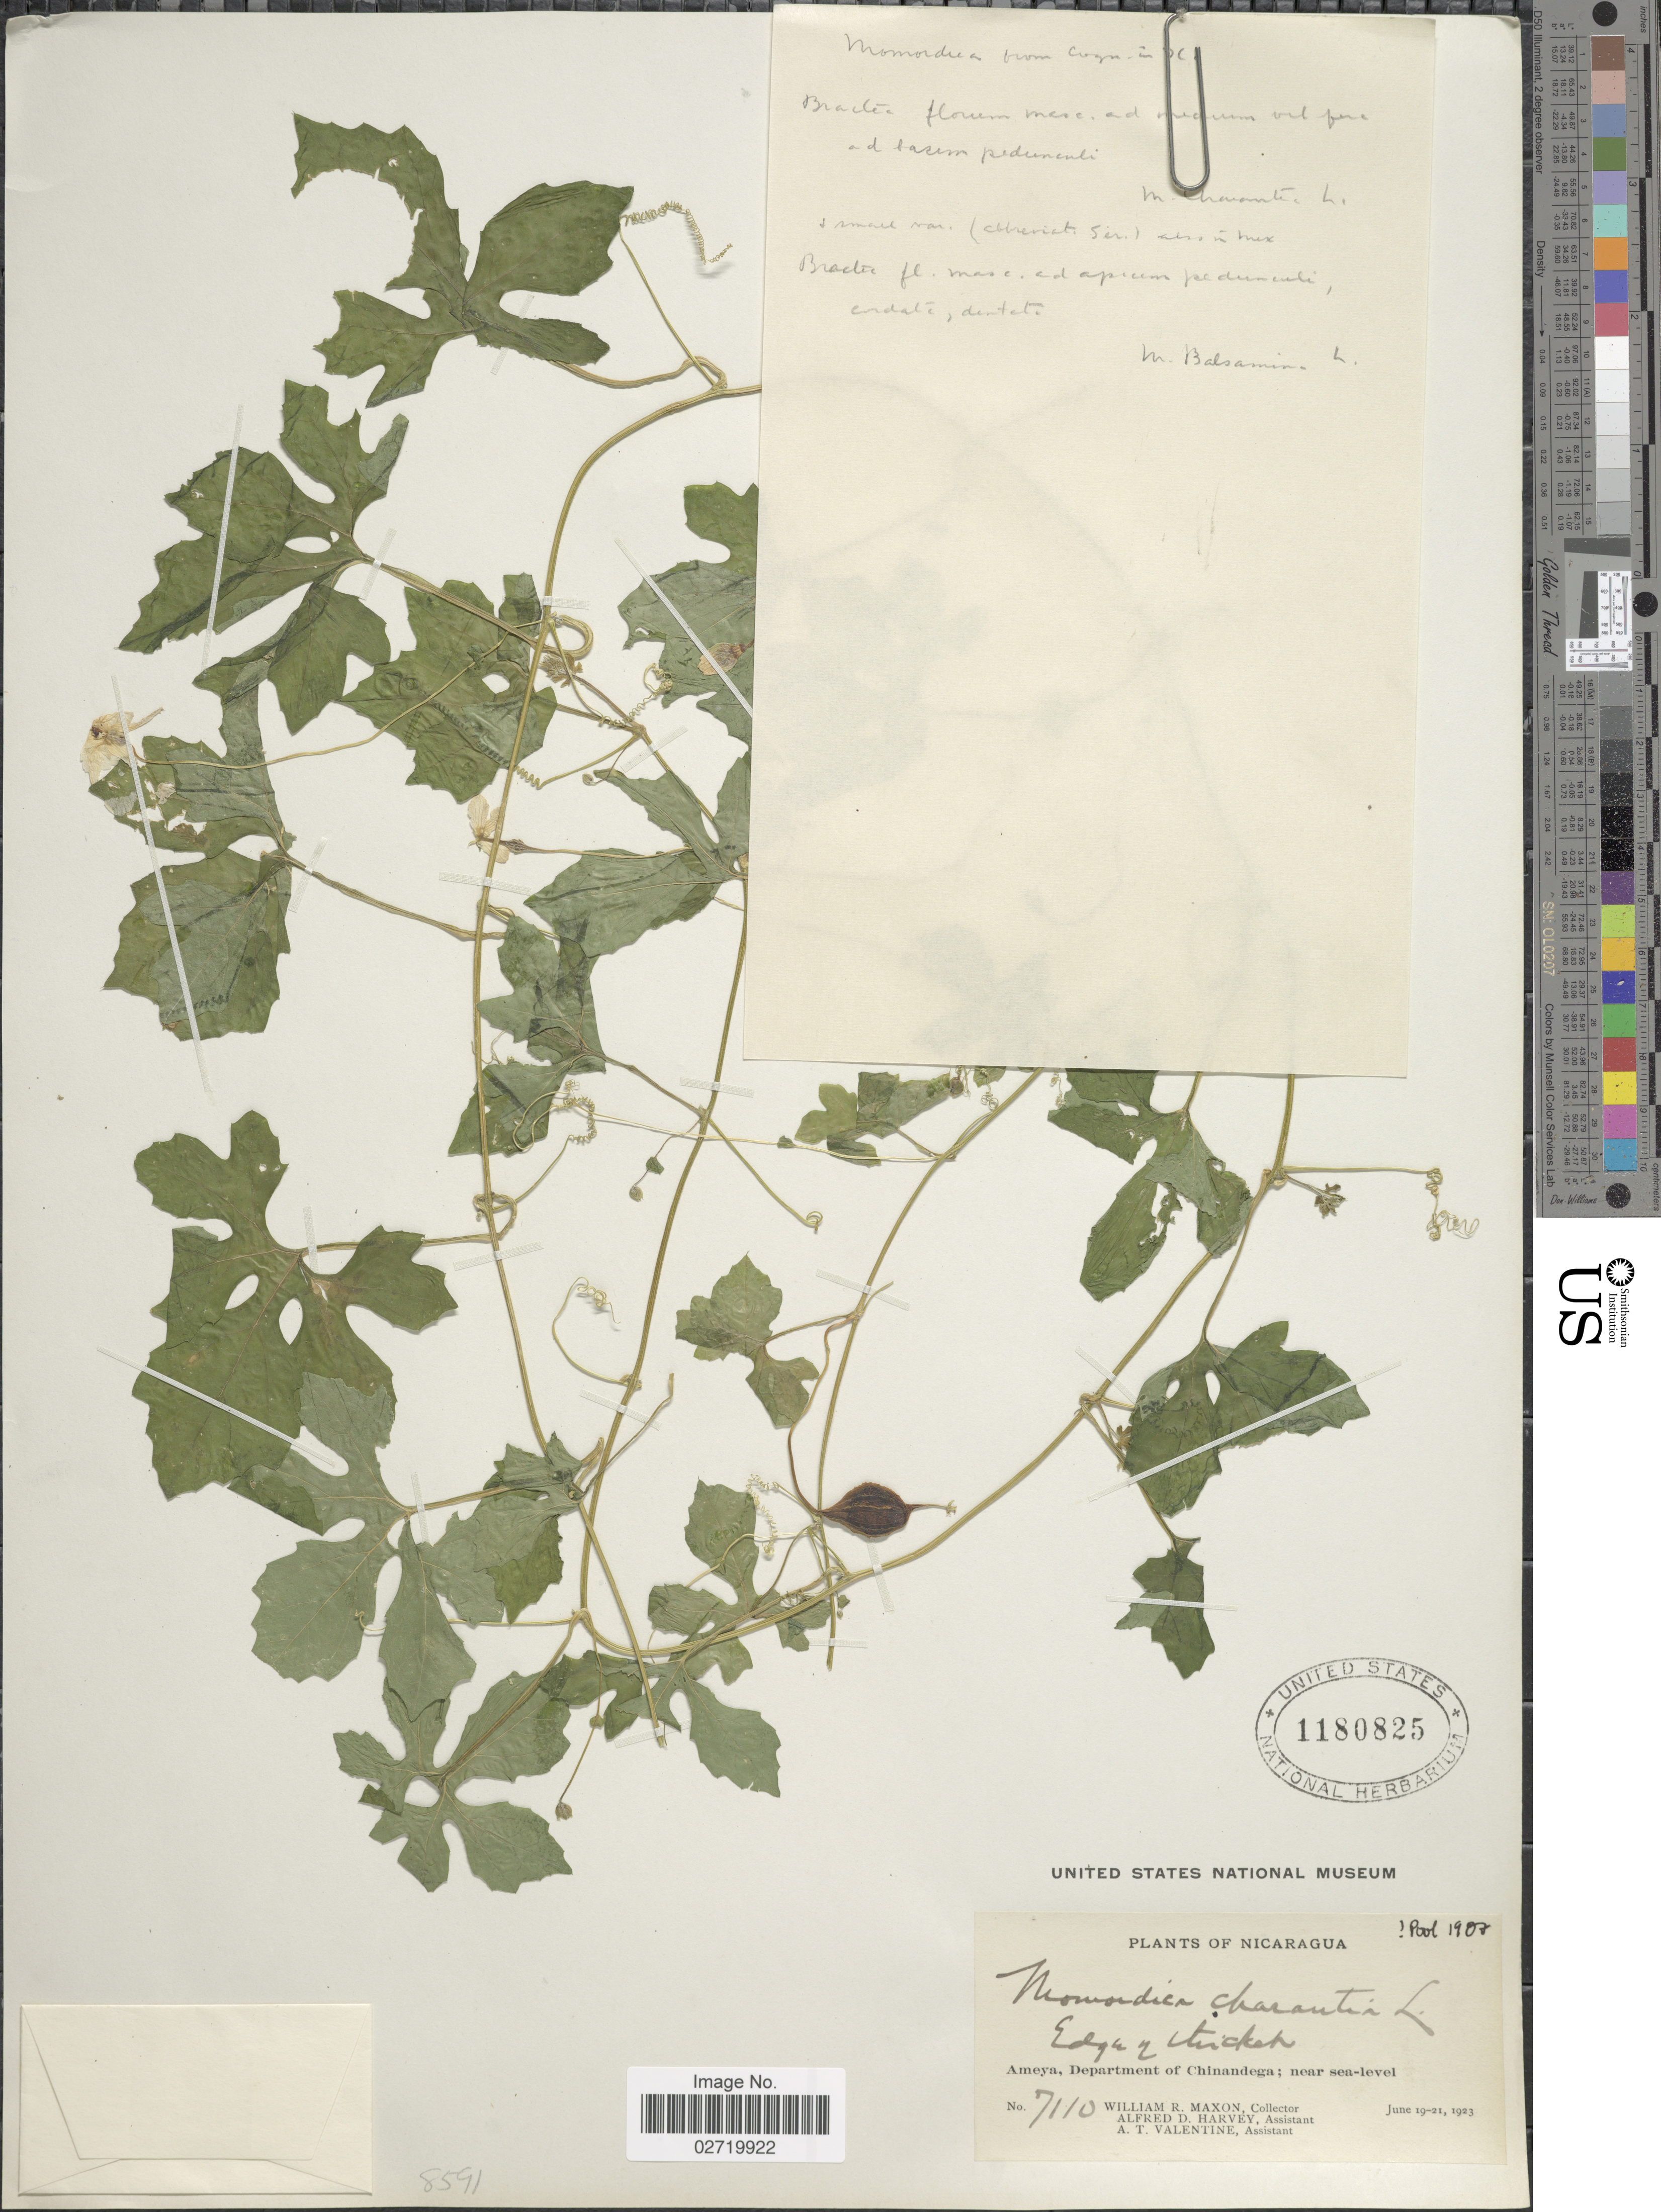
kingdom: Plantae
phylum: Tracheophyta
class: Magnoliopsida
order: Cucurbitales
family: Cucurbitaceae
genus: Momordica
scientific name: Momordica charantia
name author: L.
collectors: W. R. Maxon, A. D. Harvey & A. Valentine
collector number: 7110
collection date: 1923-06-19/1923-06-21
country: Nicaragua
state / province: Chinandega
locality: Ameya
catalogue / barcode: US 1180825